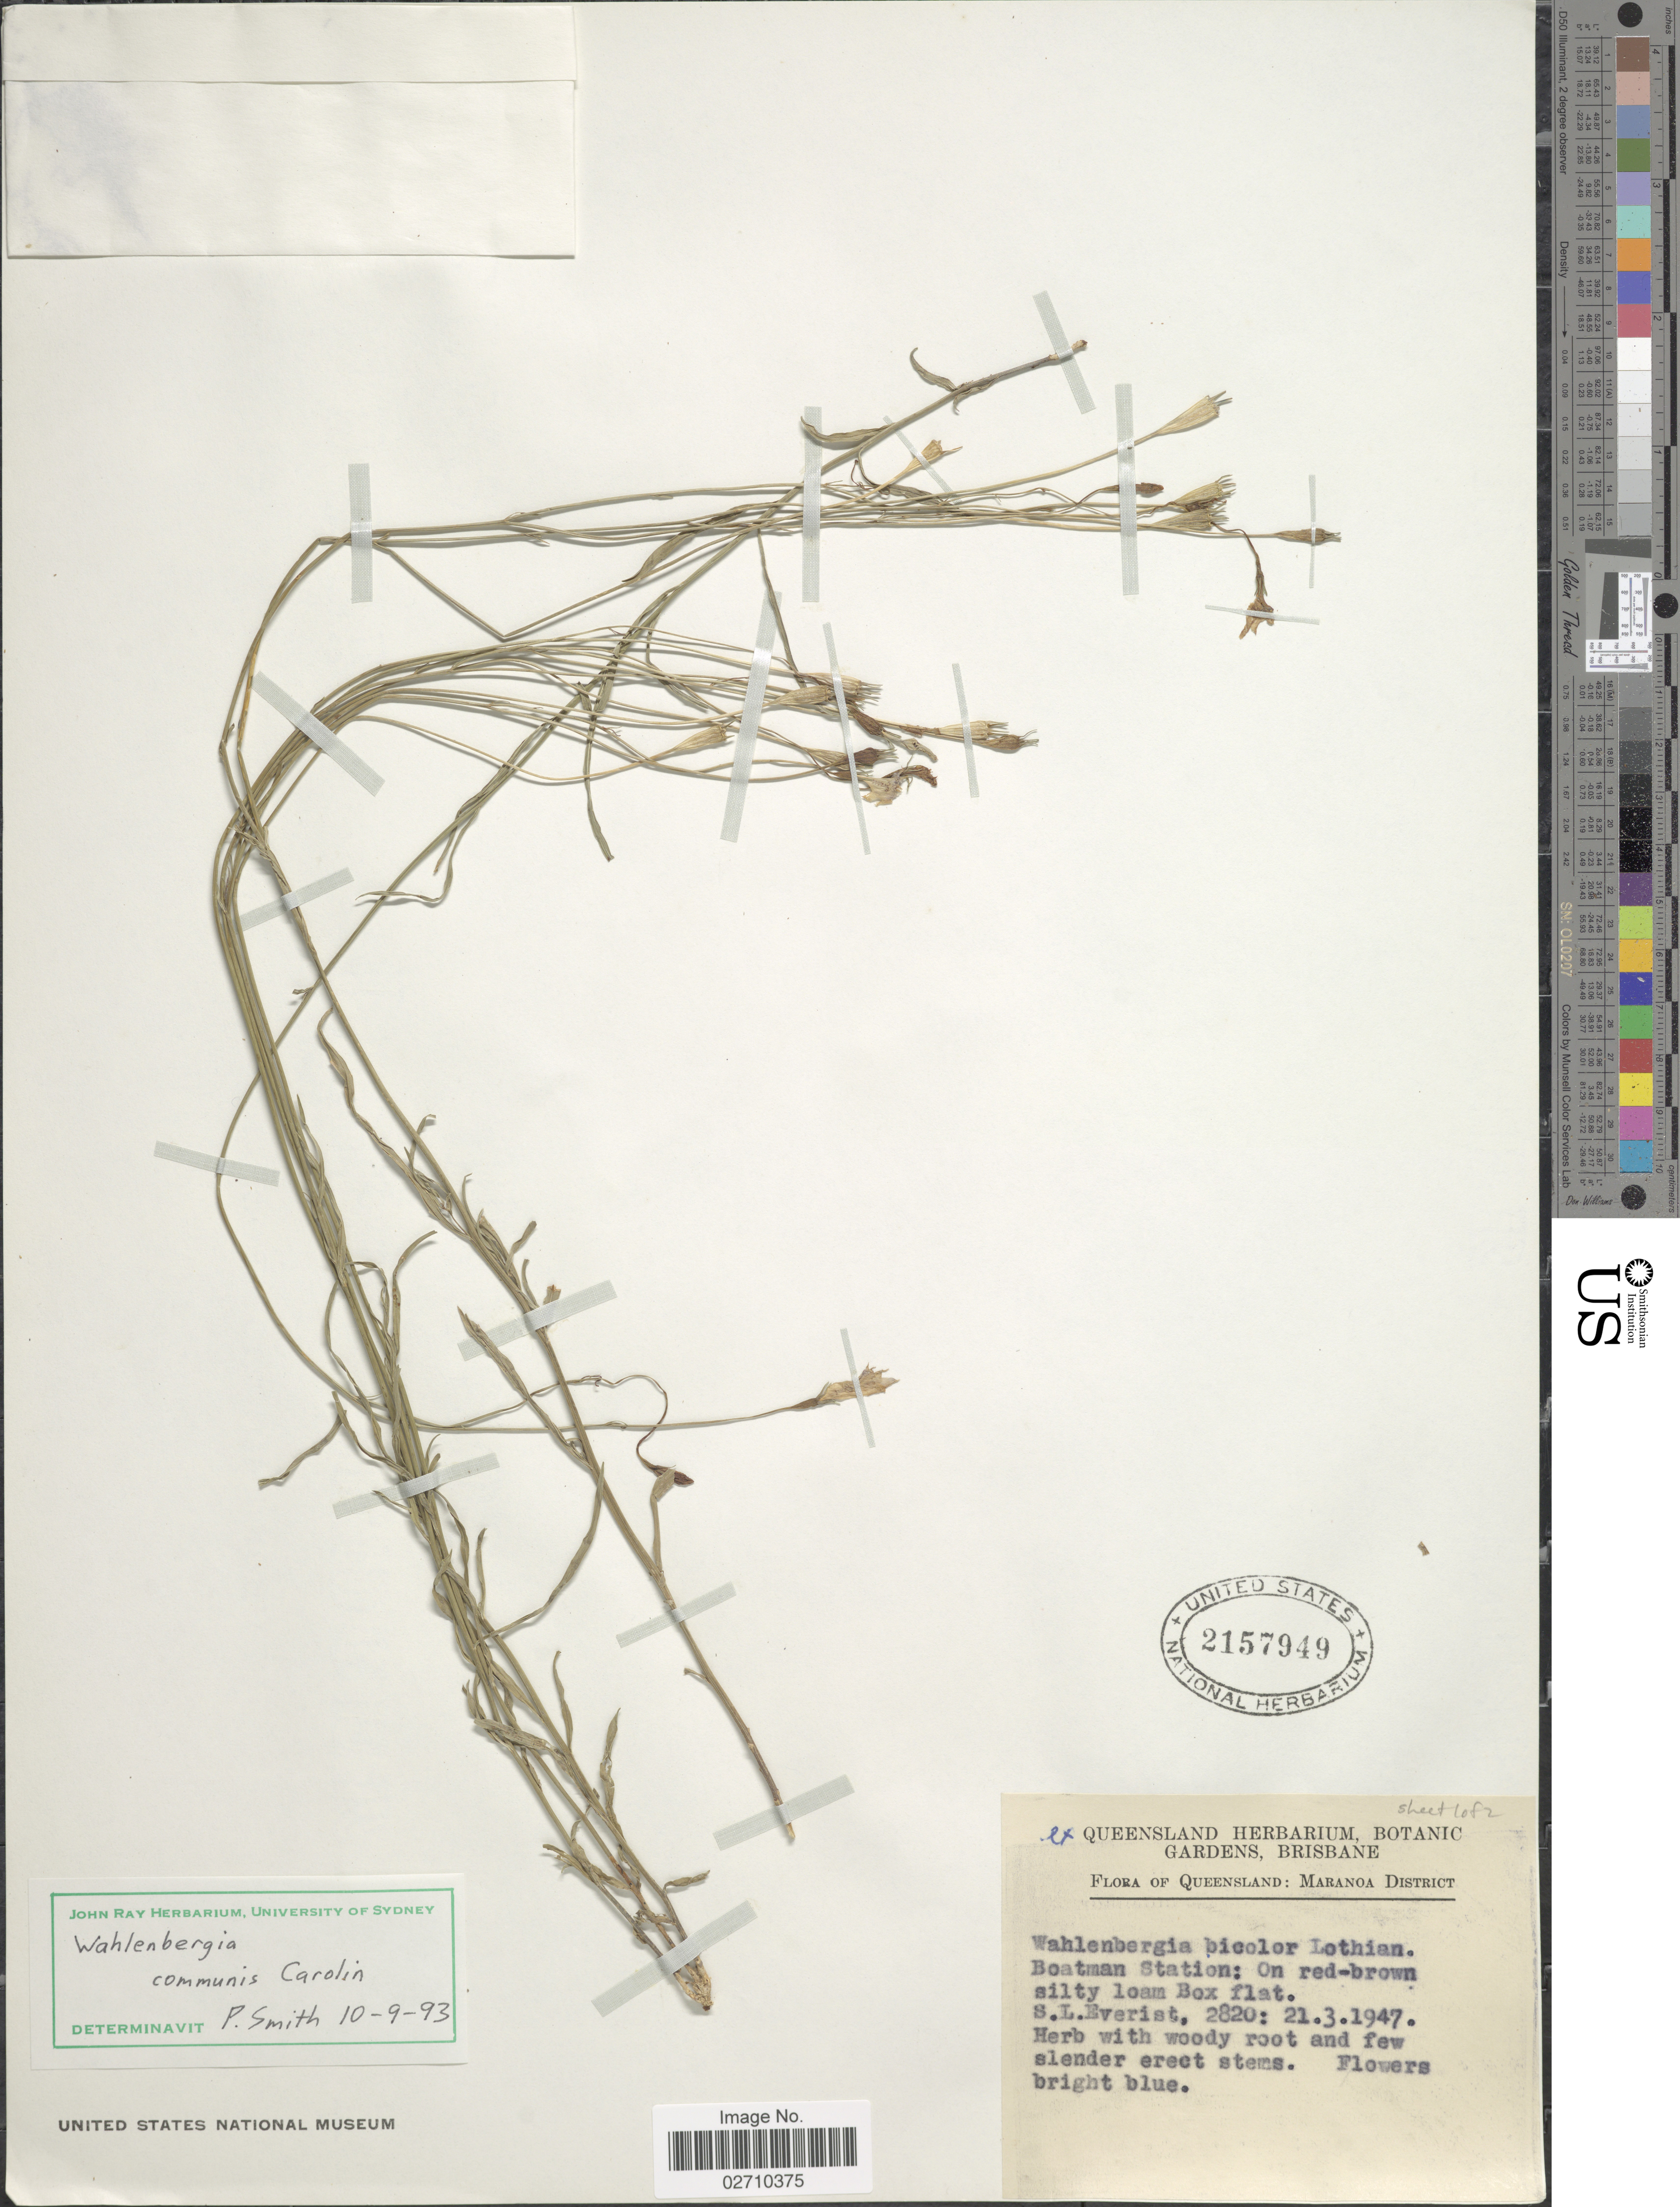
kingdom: Plantae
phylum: Tracheophyta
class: Magnoliopsida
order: Asterales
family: Campanulaceae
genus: Wahlenbergia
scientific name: Wahlenbergia communis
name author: Carolin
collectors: S. Everist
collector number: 2820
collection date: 1947-03-21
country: Australia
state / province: Queensland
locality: Maranoa District. Boatman Station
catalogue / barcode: US 2157949